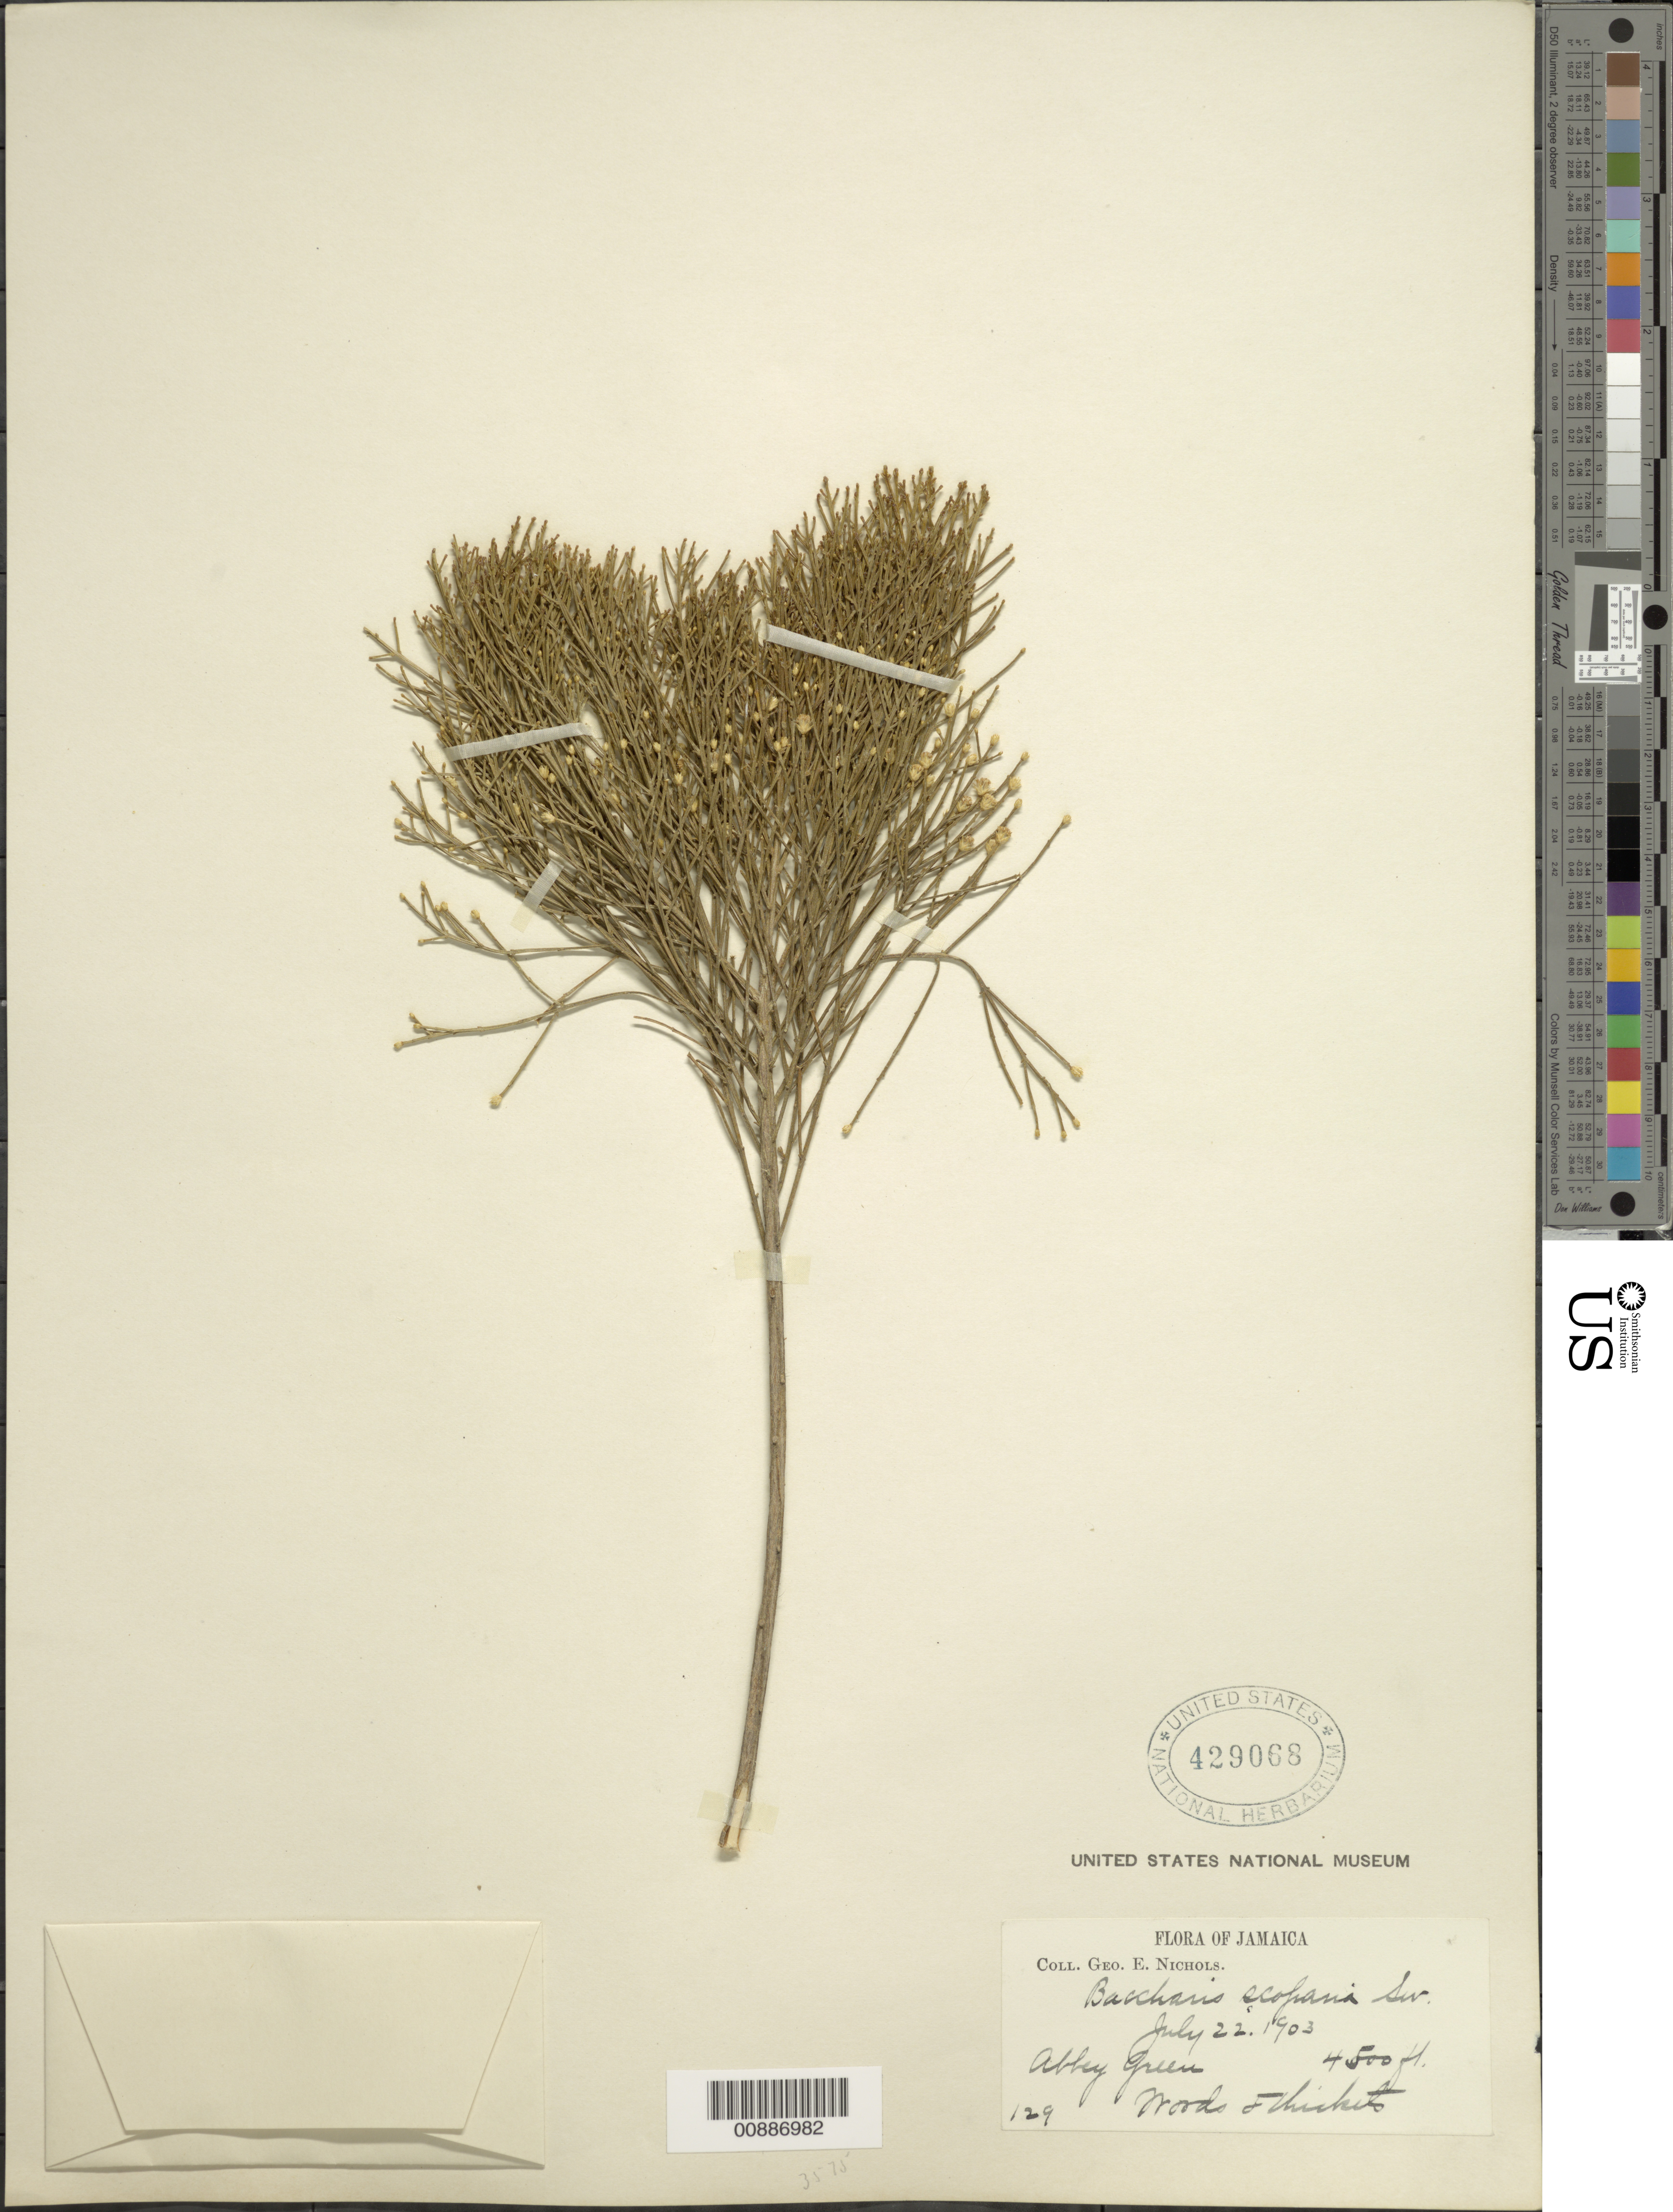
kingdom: Plantae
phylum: Tracheophyta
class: Magnoliopsida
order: Asterales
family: Asteraceae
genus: Baccharis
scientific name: Baccharis scoparia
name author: (L.) Sw.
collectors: G. E. Nichols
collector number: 129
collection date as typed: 22 Jul 1903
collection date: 1903-07-22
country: Jamaica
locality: Abbey Green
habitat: Woods thickets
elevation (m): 1372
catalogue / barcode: US 429068